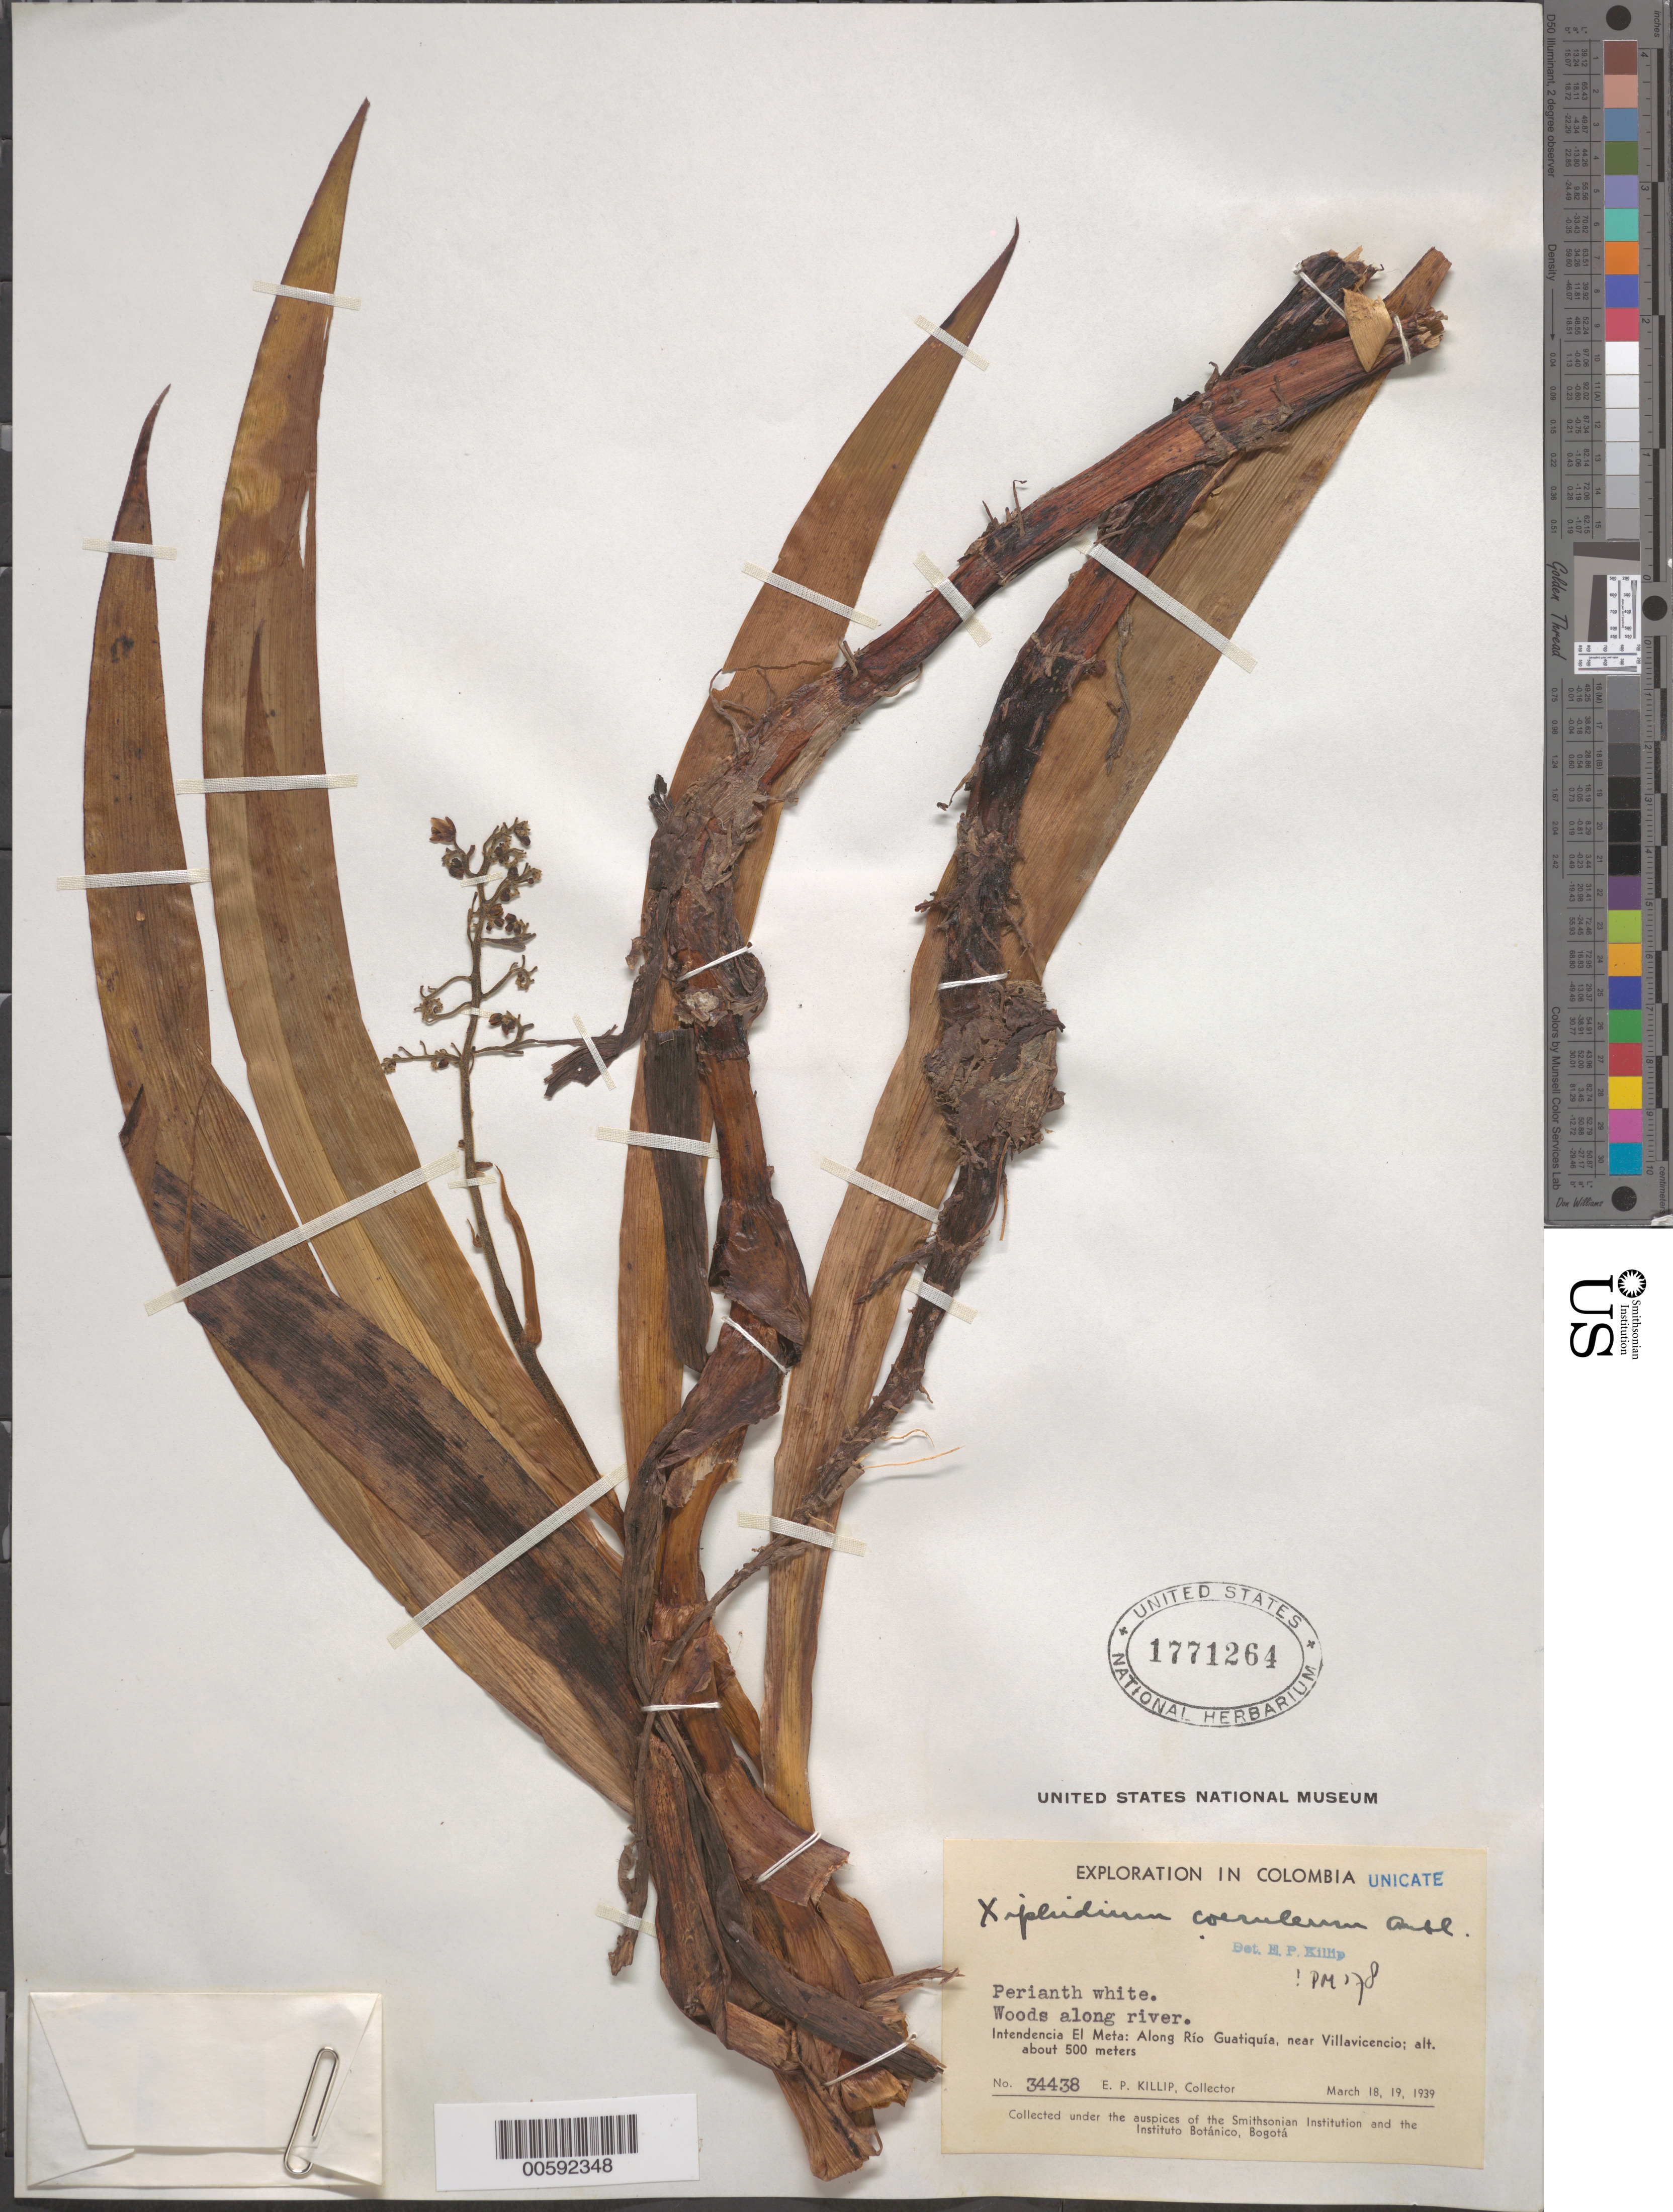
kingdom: Plantae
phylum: Tracheophyta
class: Liliopsida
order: Commelinales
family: Haemodoraceae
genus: Xiphidium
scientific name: Xiphidium caeruleum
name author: Aubl.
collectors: E. P. Killip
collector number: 34438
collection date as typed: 18 Mar 1939 and 19 Mar 1939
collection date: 1939-03-18,1939-03-19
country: Colombia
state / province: Meta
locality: Along Rio Guatiquia, near Villa Vicencia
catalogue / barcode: US 1771264